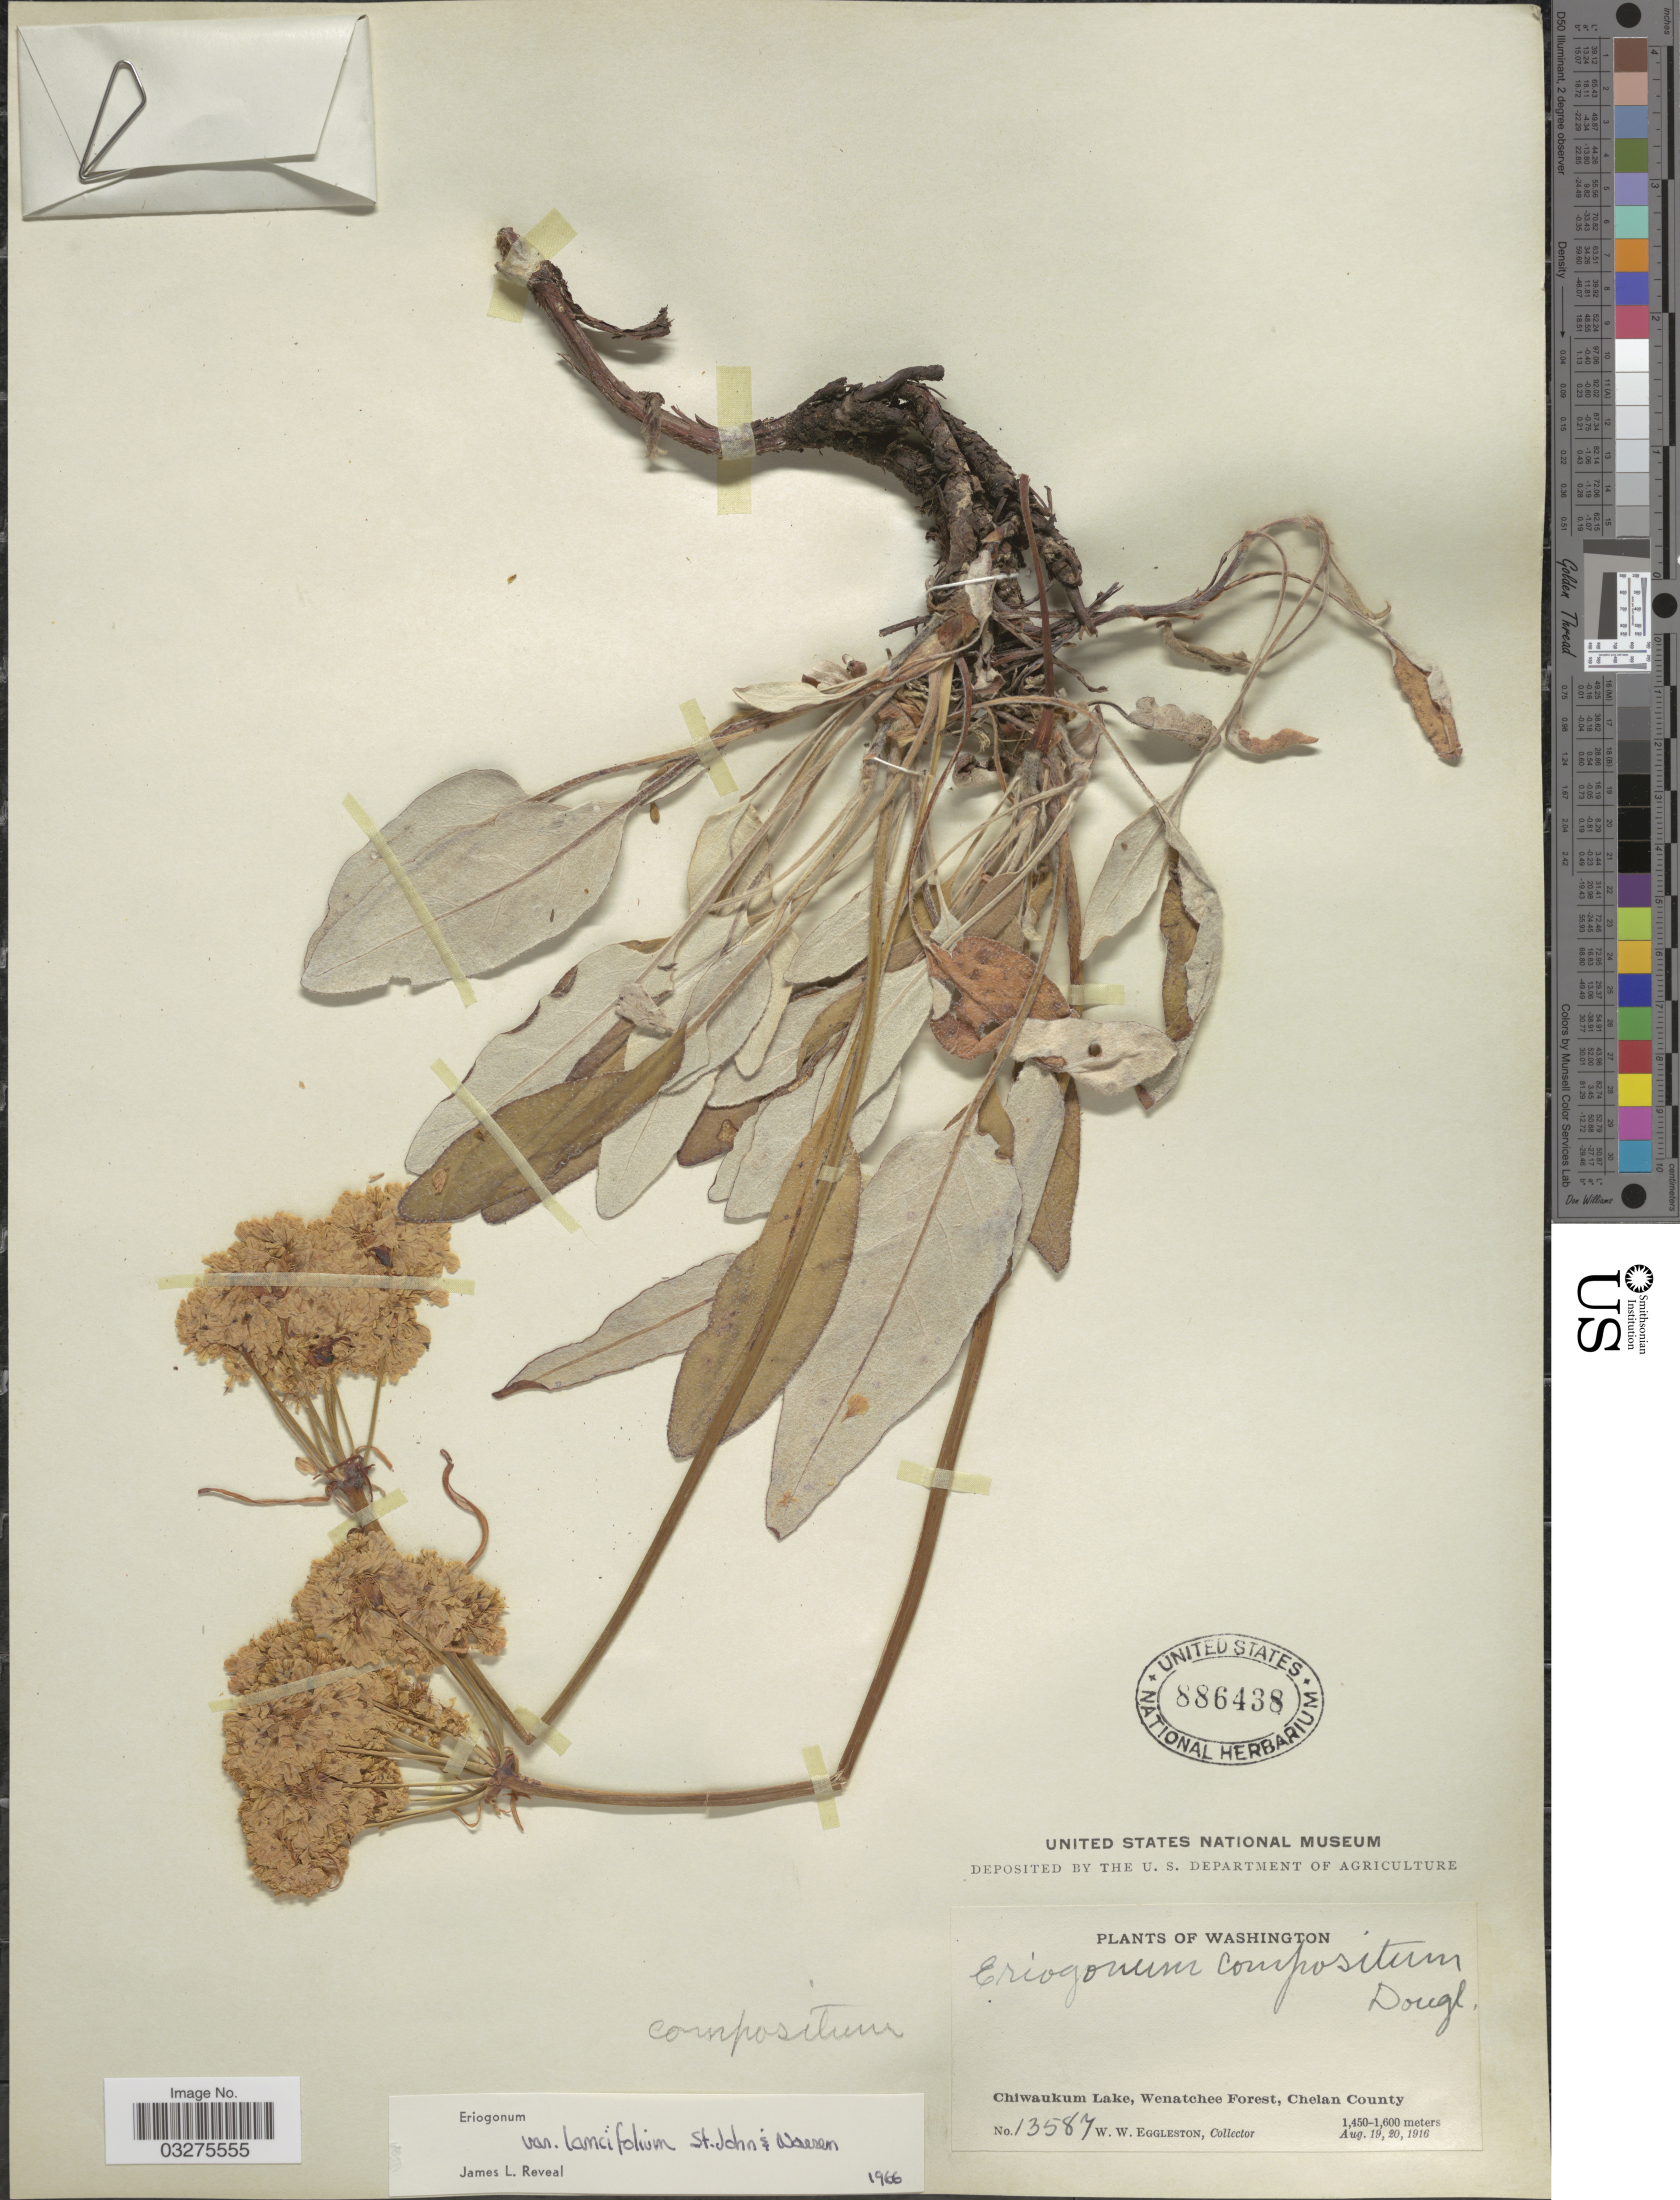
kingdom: Plantae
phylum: Tracheophyta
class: Magnoliopsida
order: Caryophyllales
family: Polygonaceae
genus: Eriogonum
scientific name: Eriogonum compositum var. lancifolium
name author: H. St. John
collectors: W. W. Eggleston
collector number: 13587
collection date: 1916-08-19/1916-08-20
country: United States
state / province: Washington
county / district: Chelan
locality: Chiwaukum Lake, Wenatchee Forest, Chelan County.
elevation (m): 1450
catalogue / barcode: US 886438